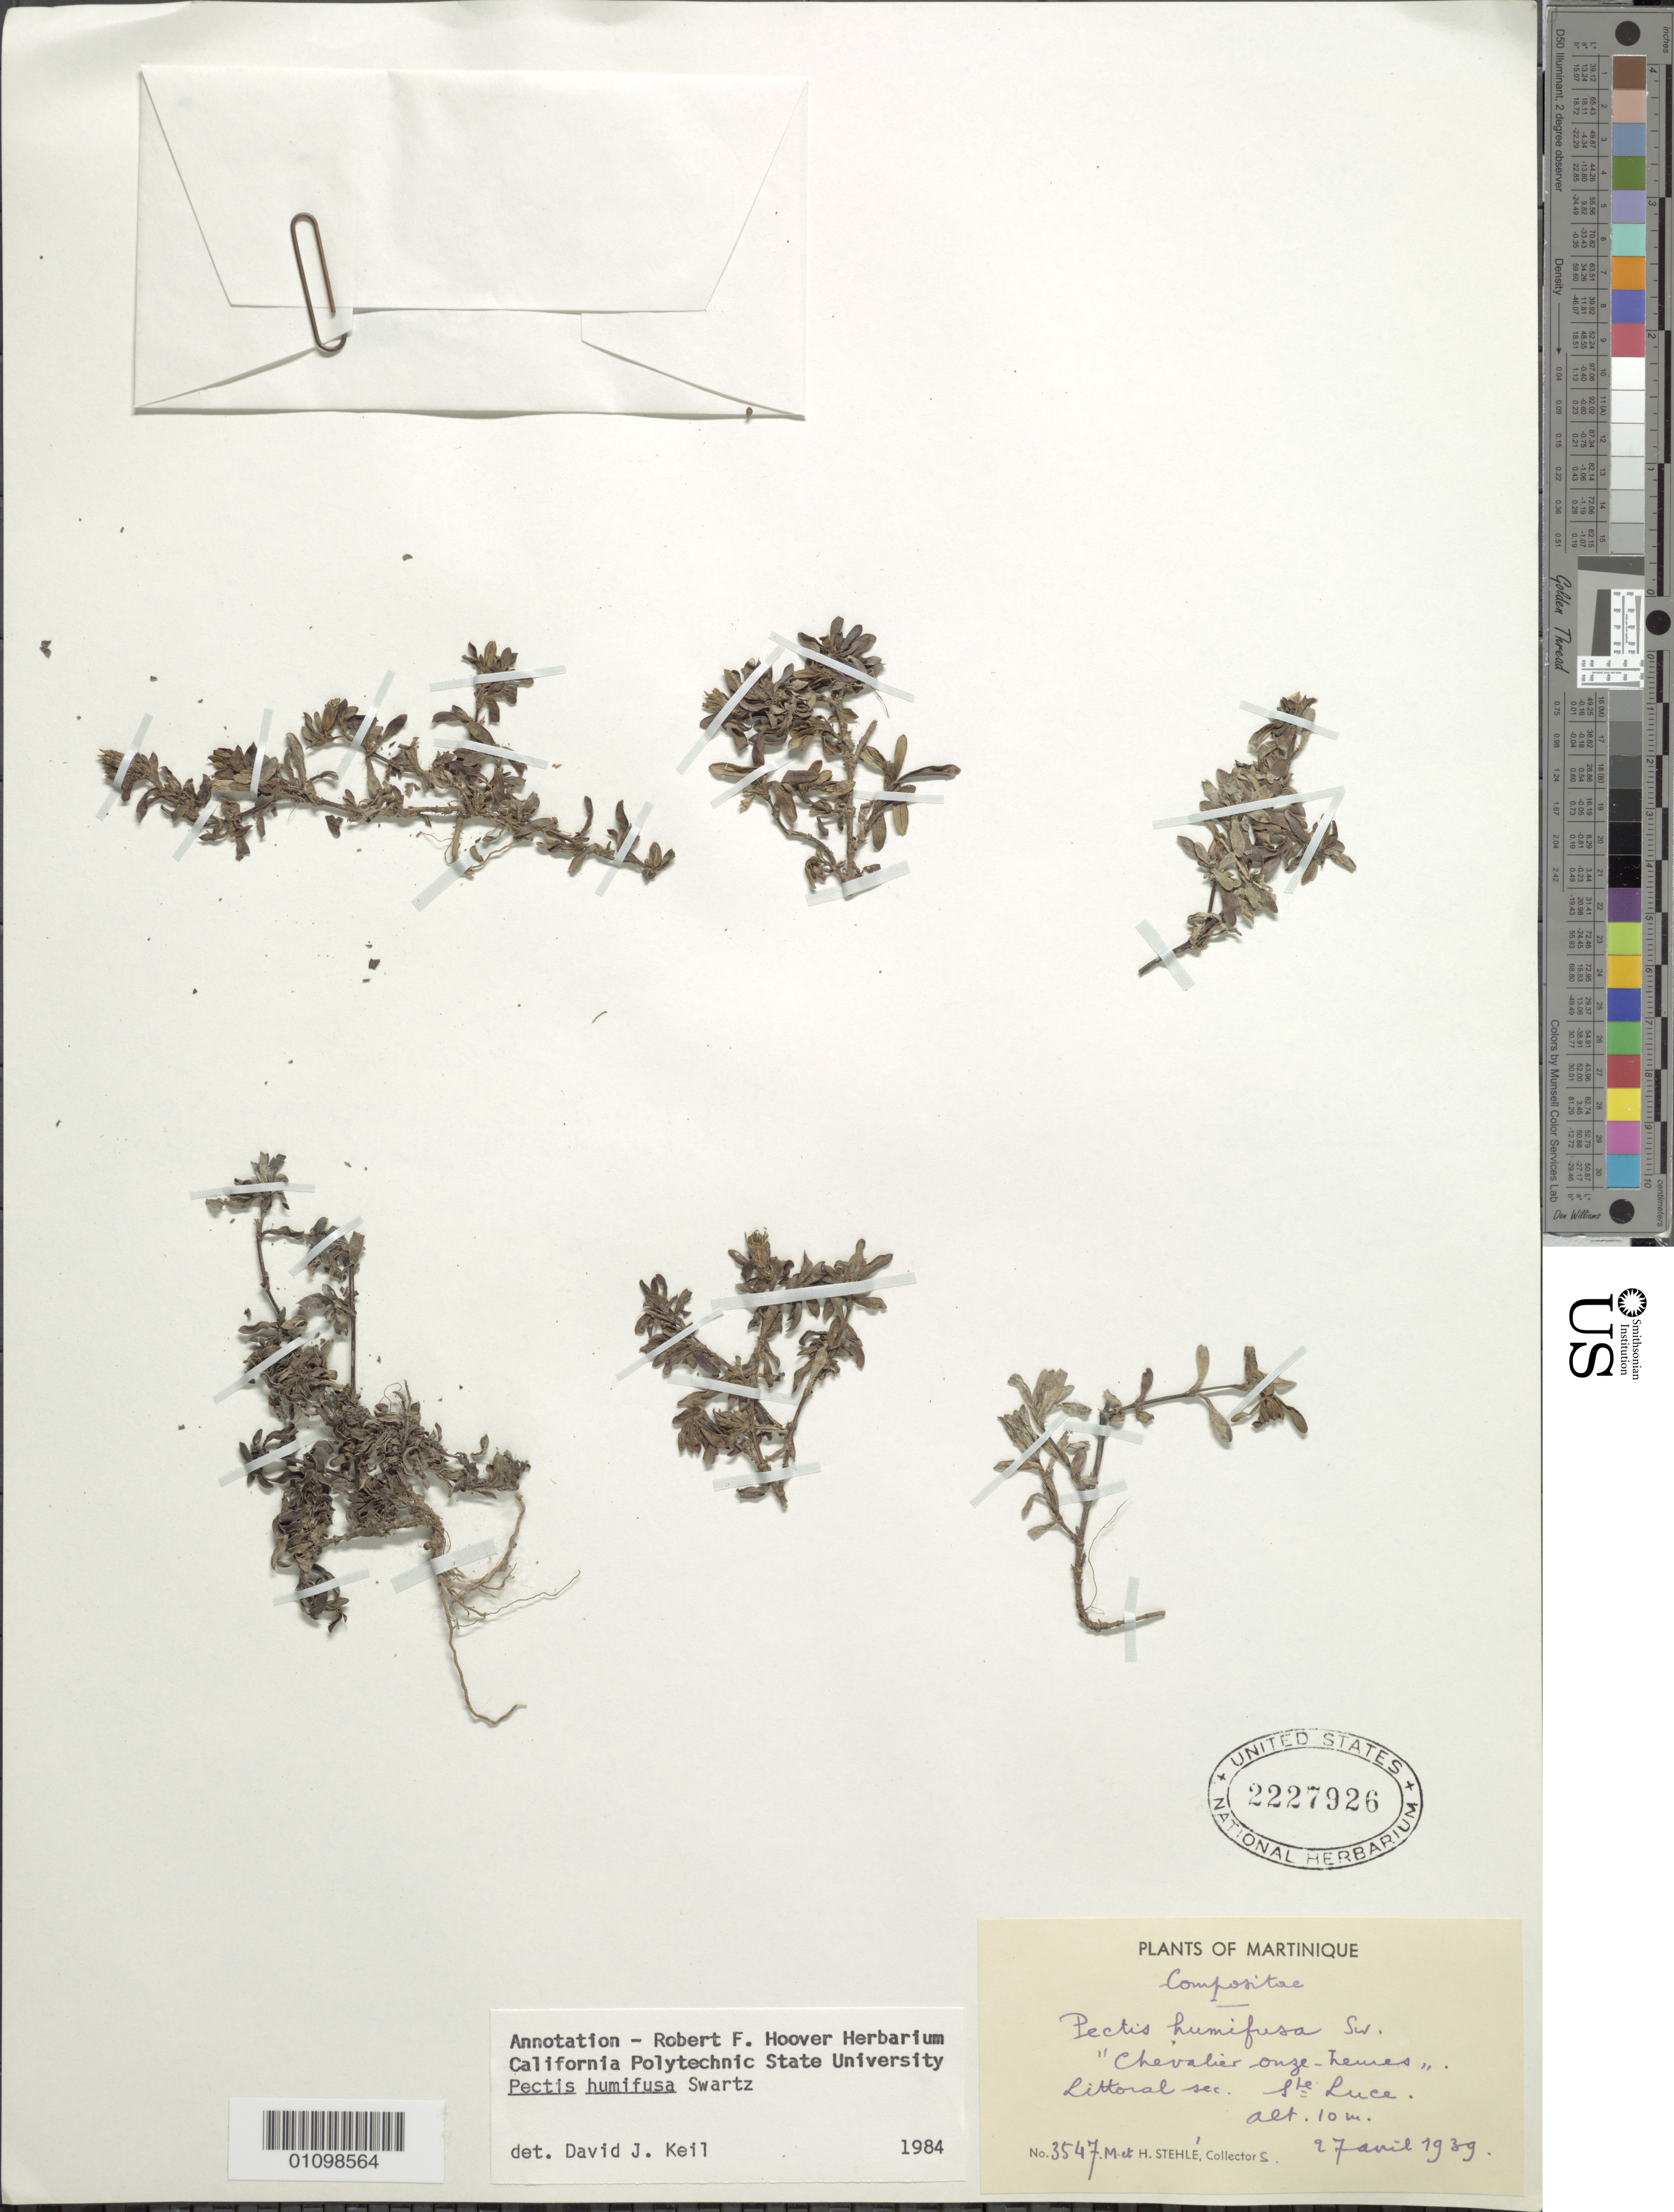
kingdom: Plantae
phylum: Tracheophyta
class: Magnoliopsida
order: Asterales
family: Asteraceae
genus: Pectis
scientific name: Pectis humifusa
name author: Sw.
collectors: H. Stehlé & M. Stehlé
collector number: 3547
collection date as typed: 27 Apr 1939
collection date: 1939-04-27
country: Martinique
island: Martinique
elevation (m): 10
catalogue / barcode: US 2227926